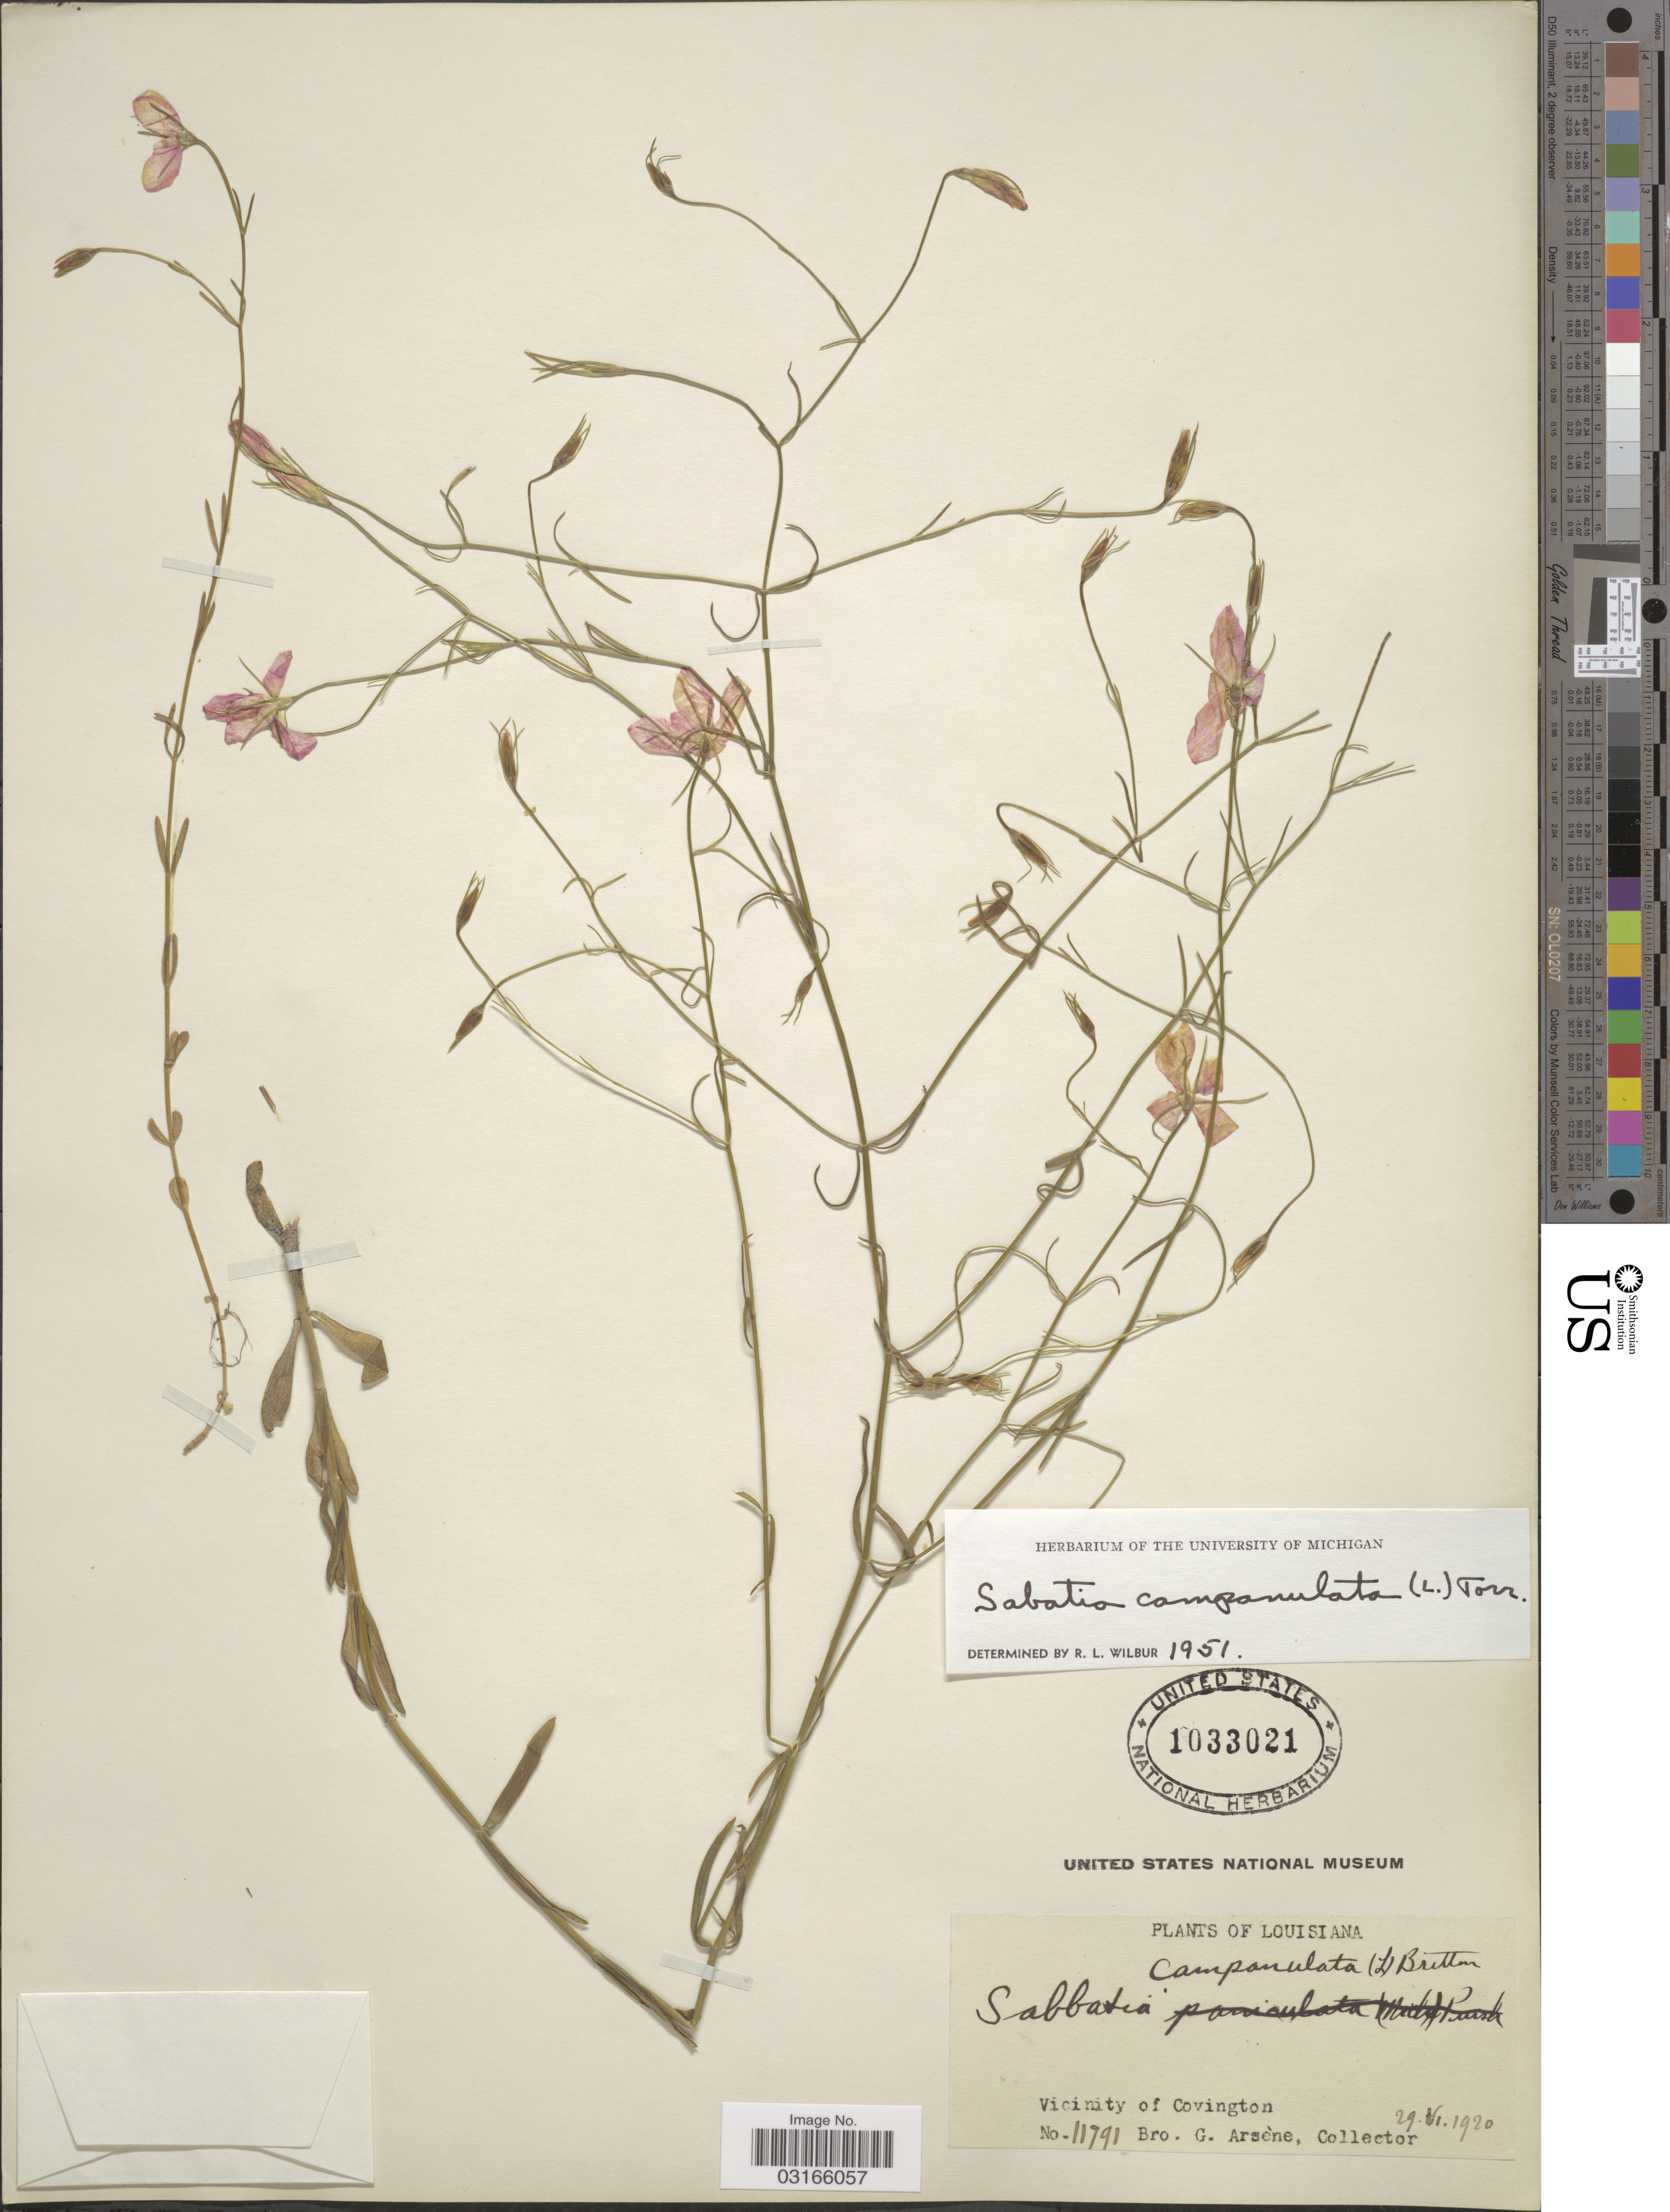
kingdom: Plantae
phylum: Tracheophyta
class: Magnoliopsida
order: Gentianales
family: Gentianaceae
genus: Sabatia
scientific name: Sabatia campanulata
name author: (L.) Torr.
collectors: Bro. G. Arsène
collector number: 11791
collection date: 1920-06-29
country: United States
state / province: Louisiana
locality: Vicinity of Covington.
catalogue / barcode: US 1033021